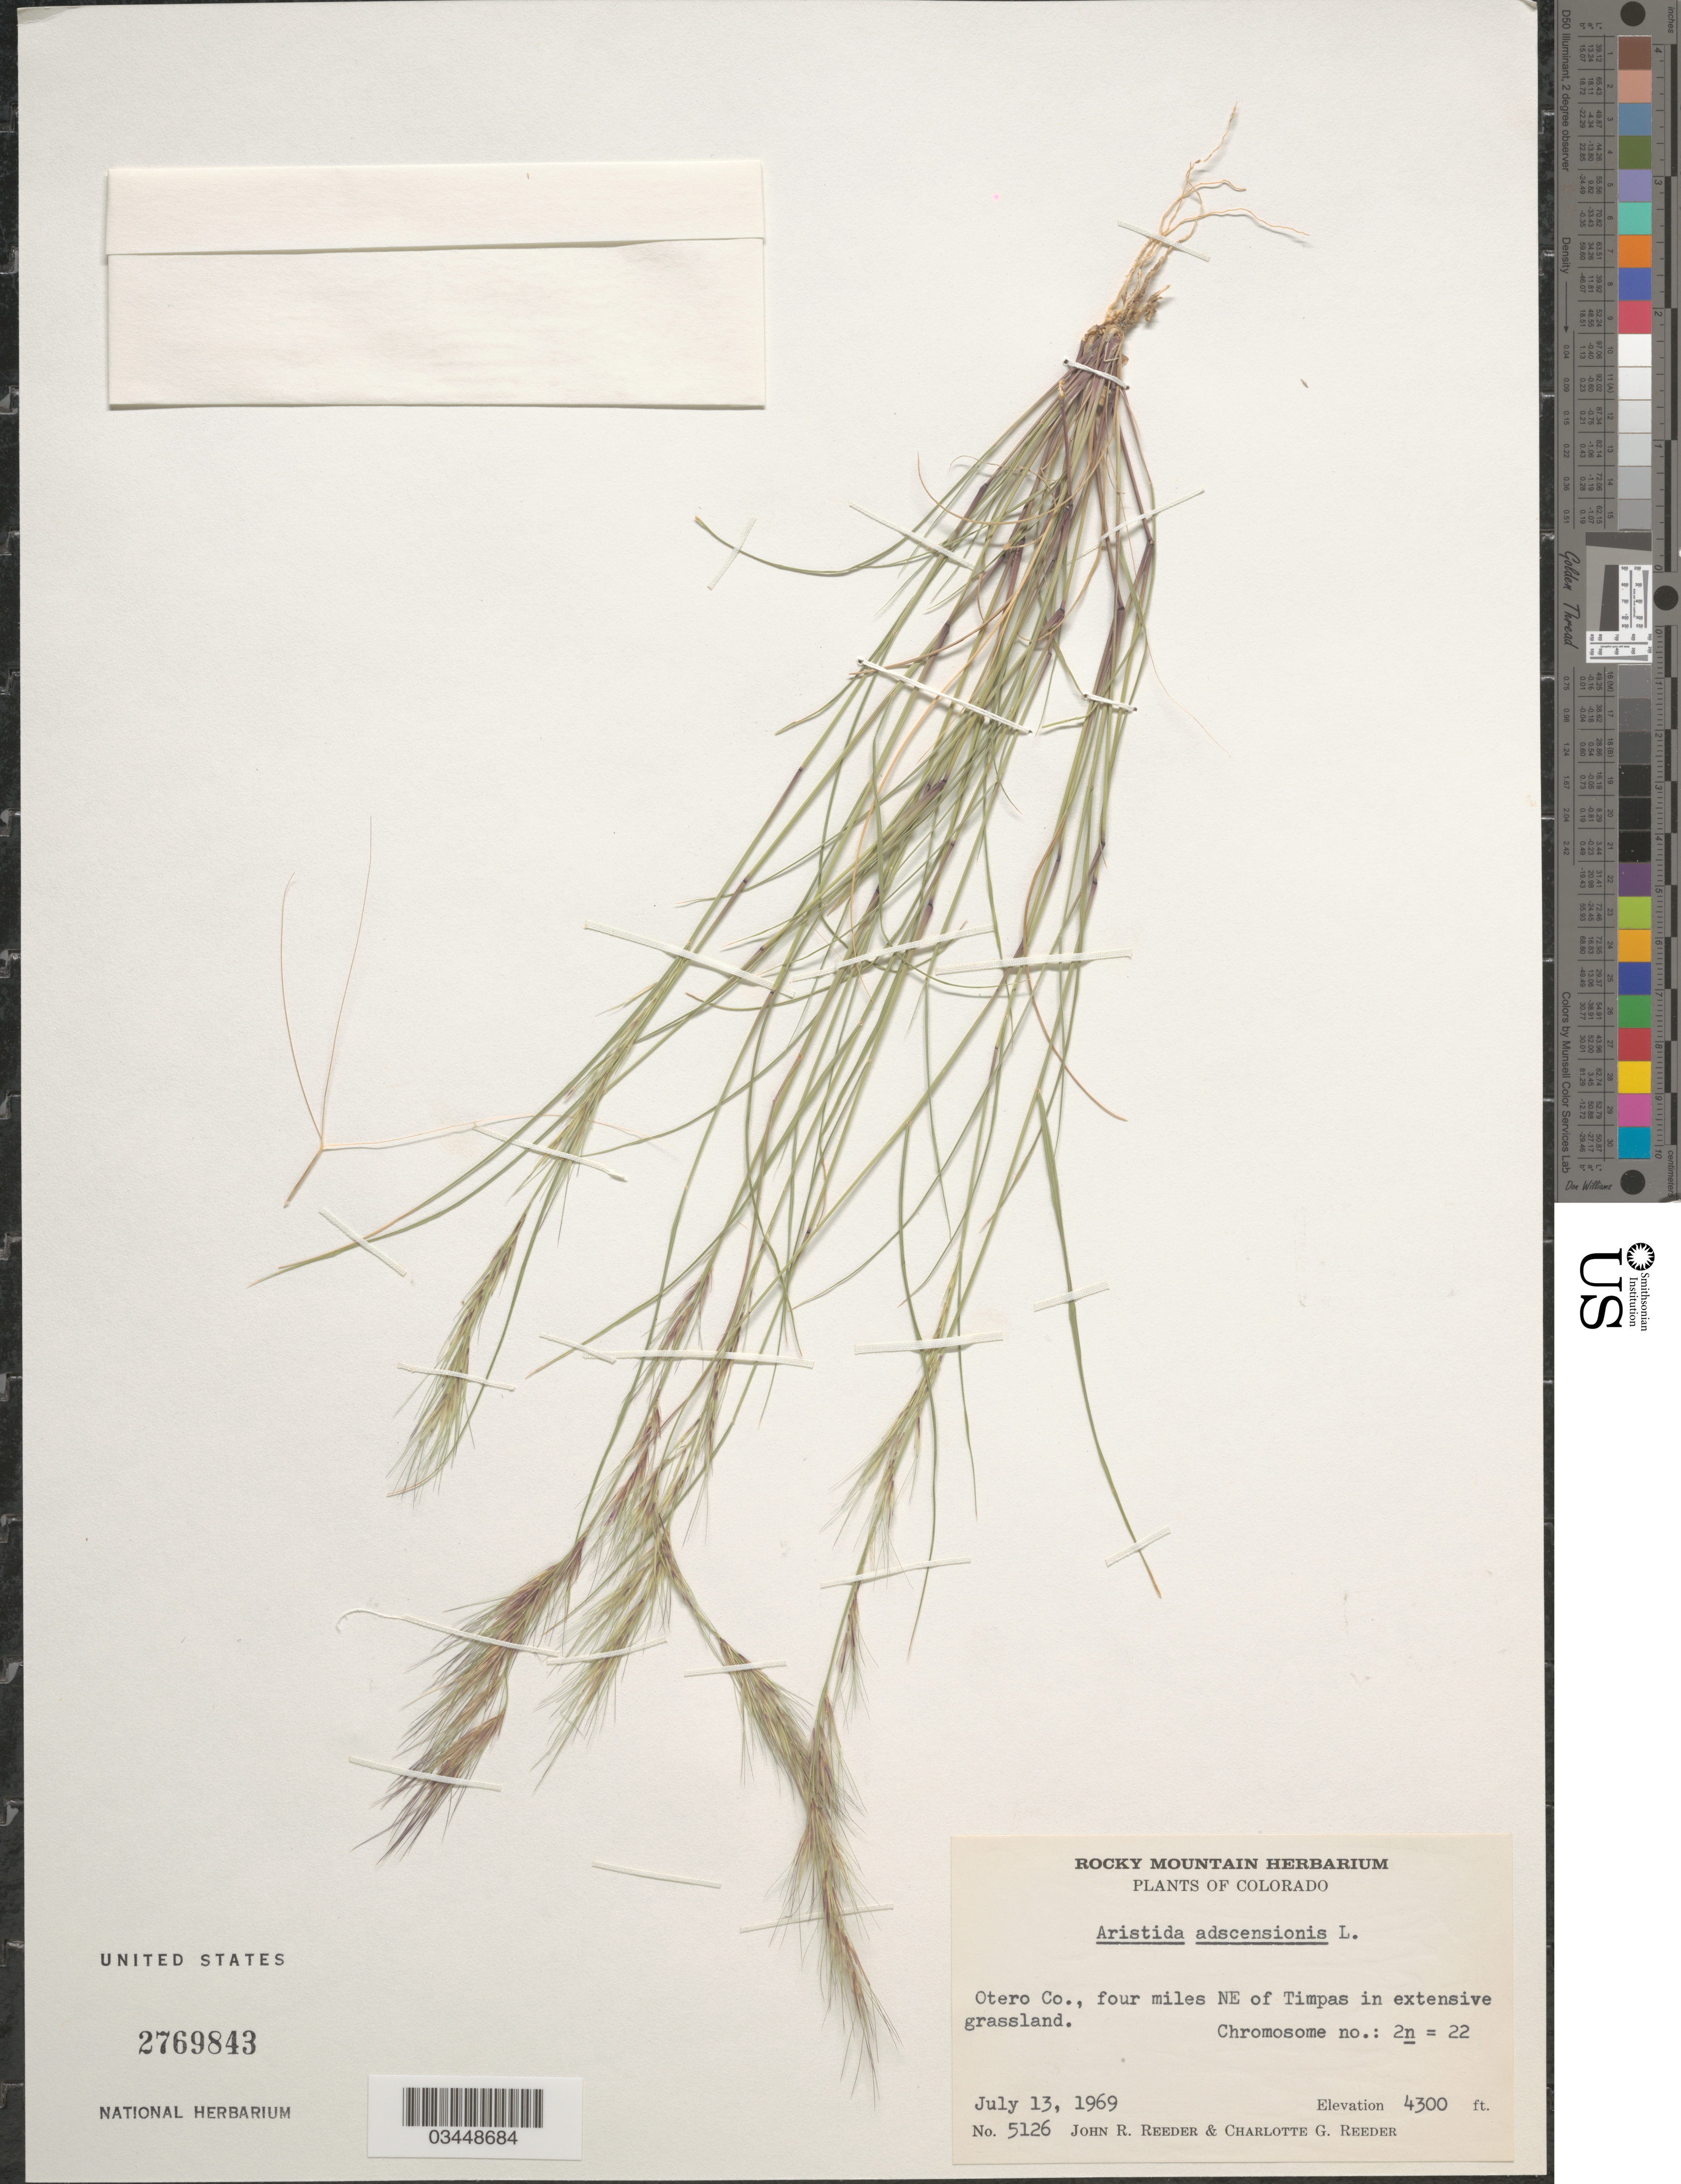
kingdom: Plantae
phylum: Tracheophyta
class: Liliopsida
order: Poales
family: Poaceae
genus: Aristida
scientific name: Aristida adscensionis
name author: L.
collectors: J. R. Reeder & C. G. Reeder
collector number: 5126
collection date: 1969-07-13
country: United States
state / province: Colorado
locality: Otero Co., four miles NE of Timpas in extensive grassland.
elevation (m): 1311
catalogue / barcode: US 2769843